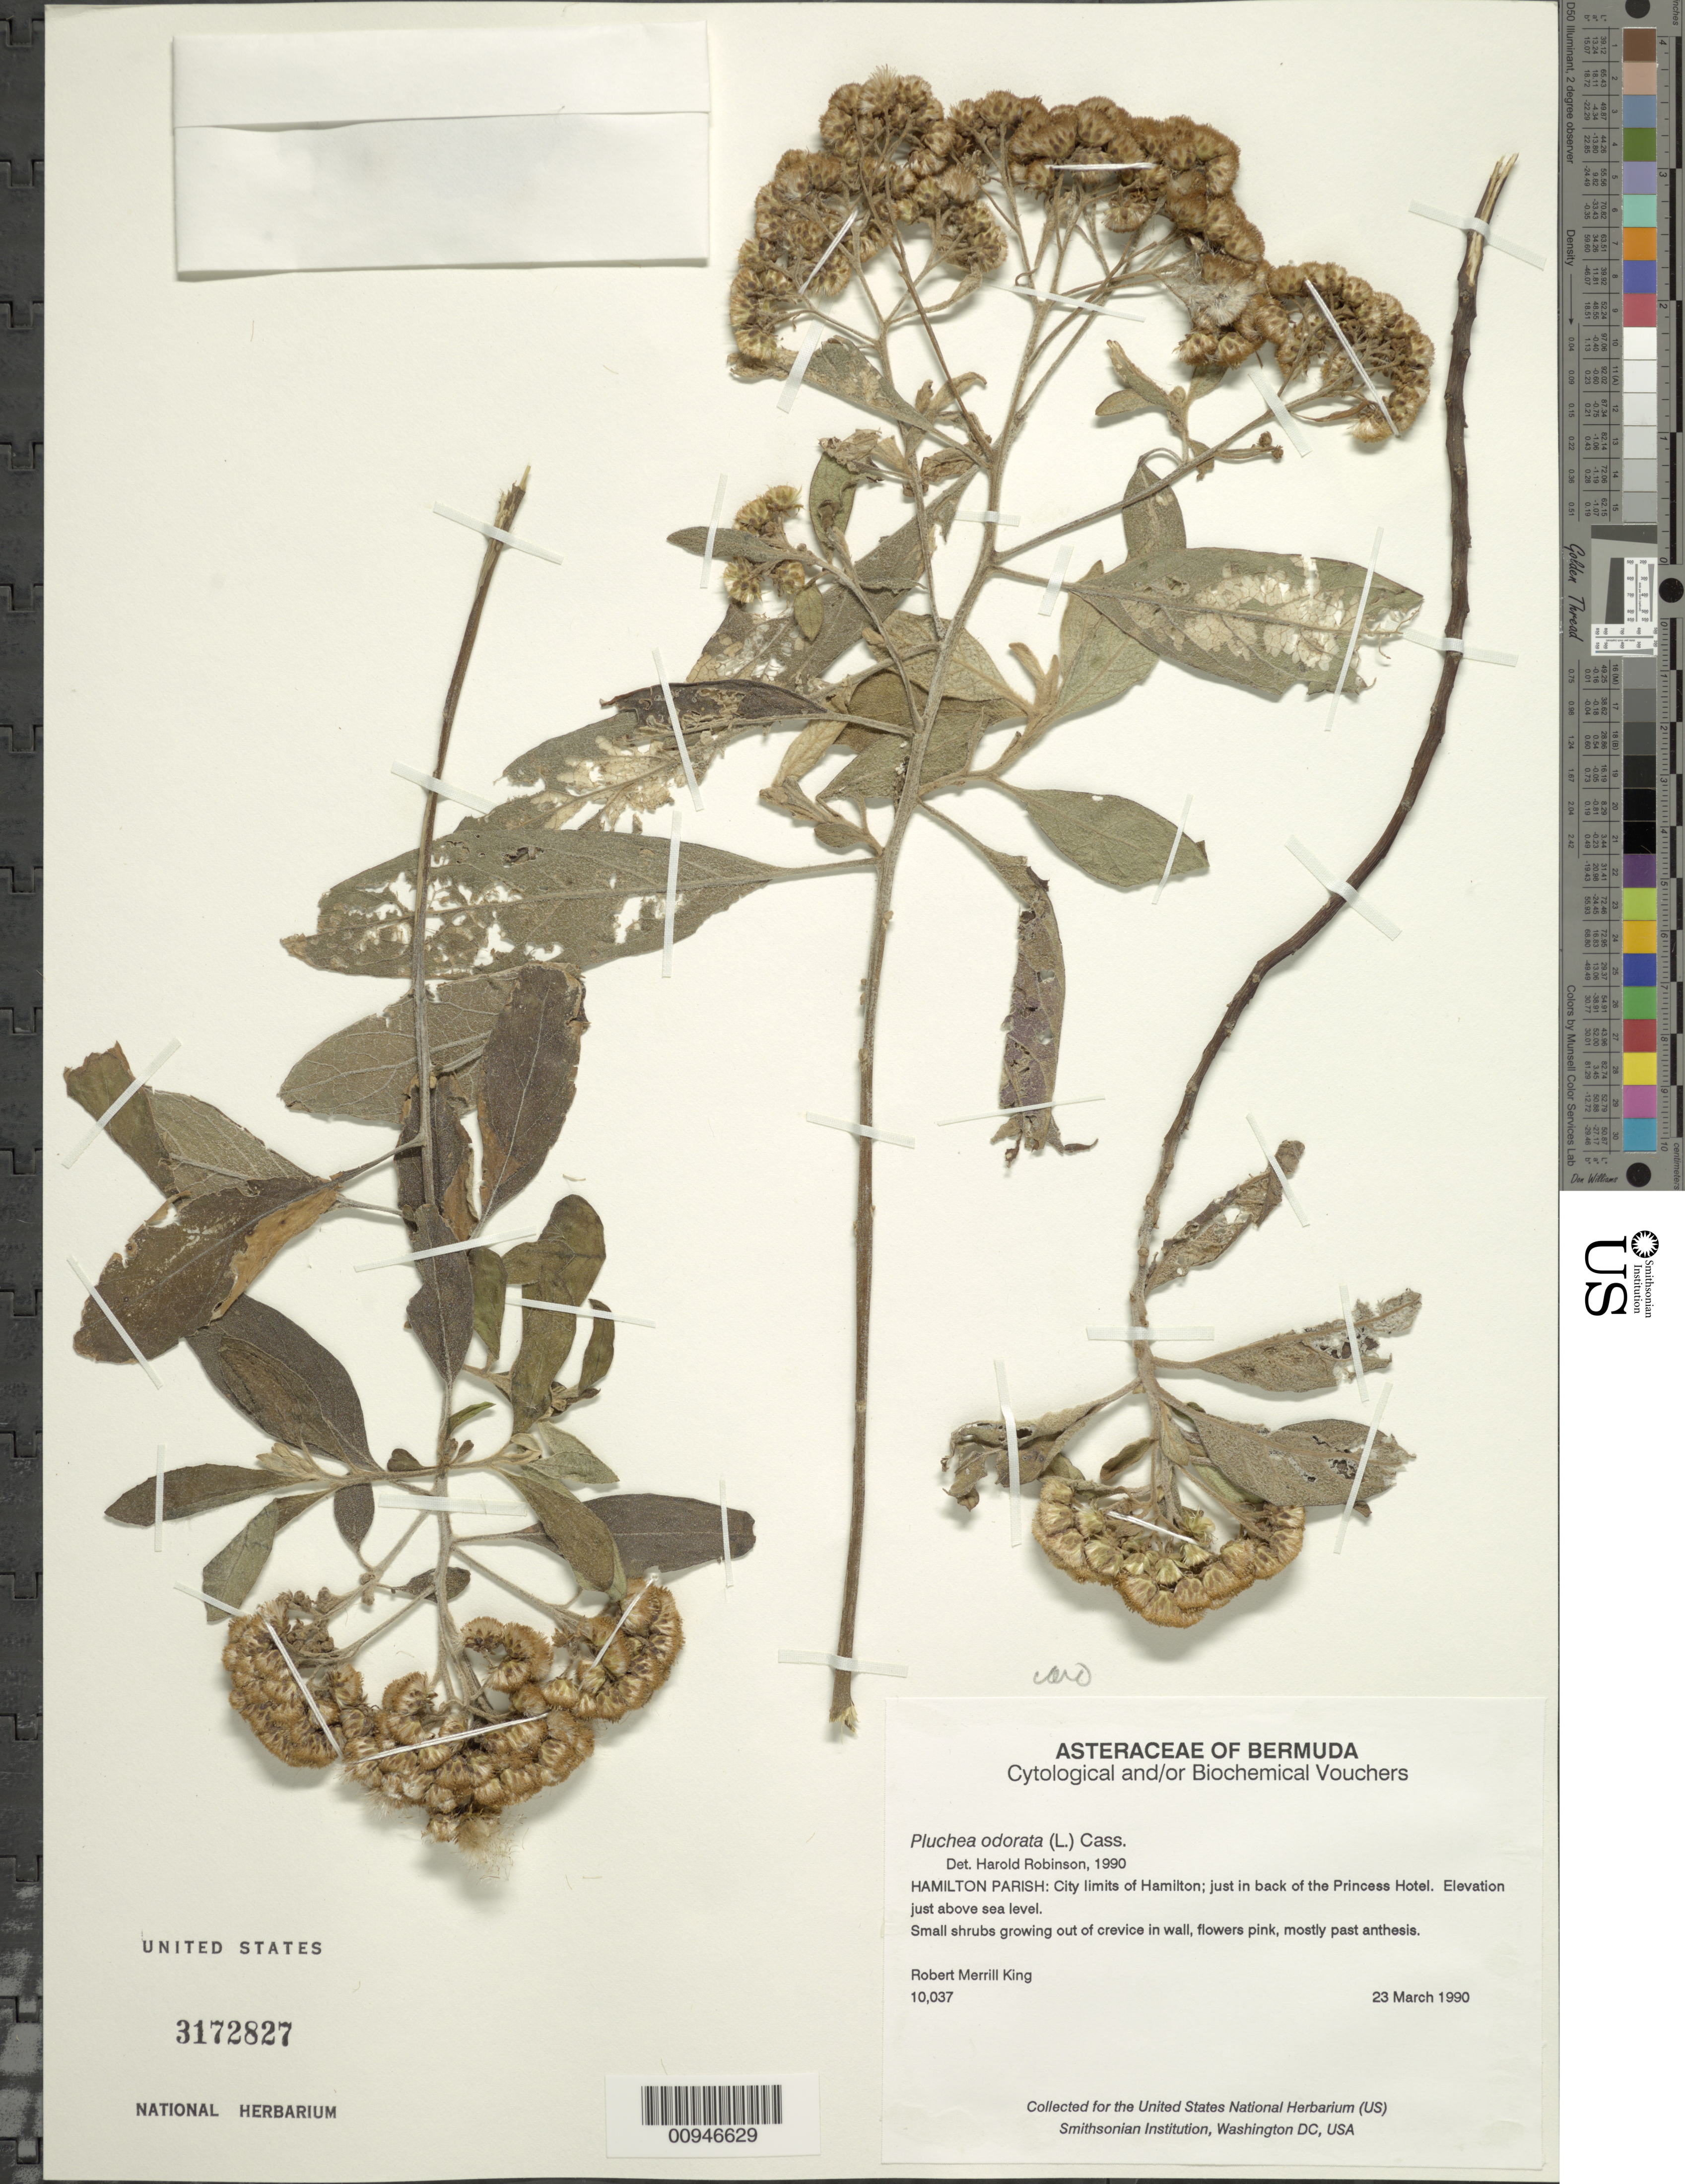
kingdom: Plantae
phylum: Tracheophyta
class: Magnoliopsida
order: Asterales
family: Asteraceae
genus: Pluchea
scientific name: Pluchea carolinensis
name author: (Jacq.) D. Don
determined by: Robinson, Harold E., (US)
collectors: R. M. King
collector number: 10037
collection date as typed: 23 Mar 1990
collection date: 1990-03-23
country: Bermuda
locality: Hamilton Parish, city limits, just in back of the Princess Hotel.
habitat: Growing out of crevice in wall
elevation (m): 0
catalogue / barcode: US 3172827